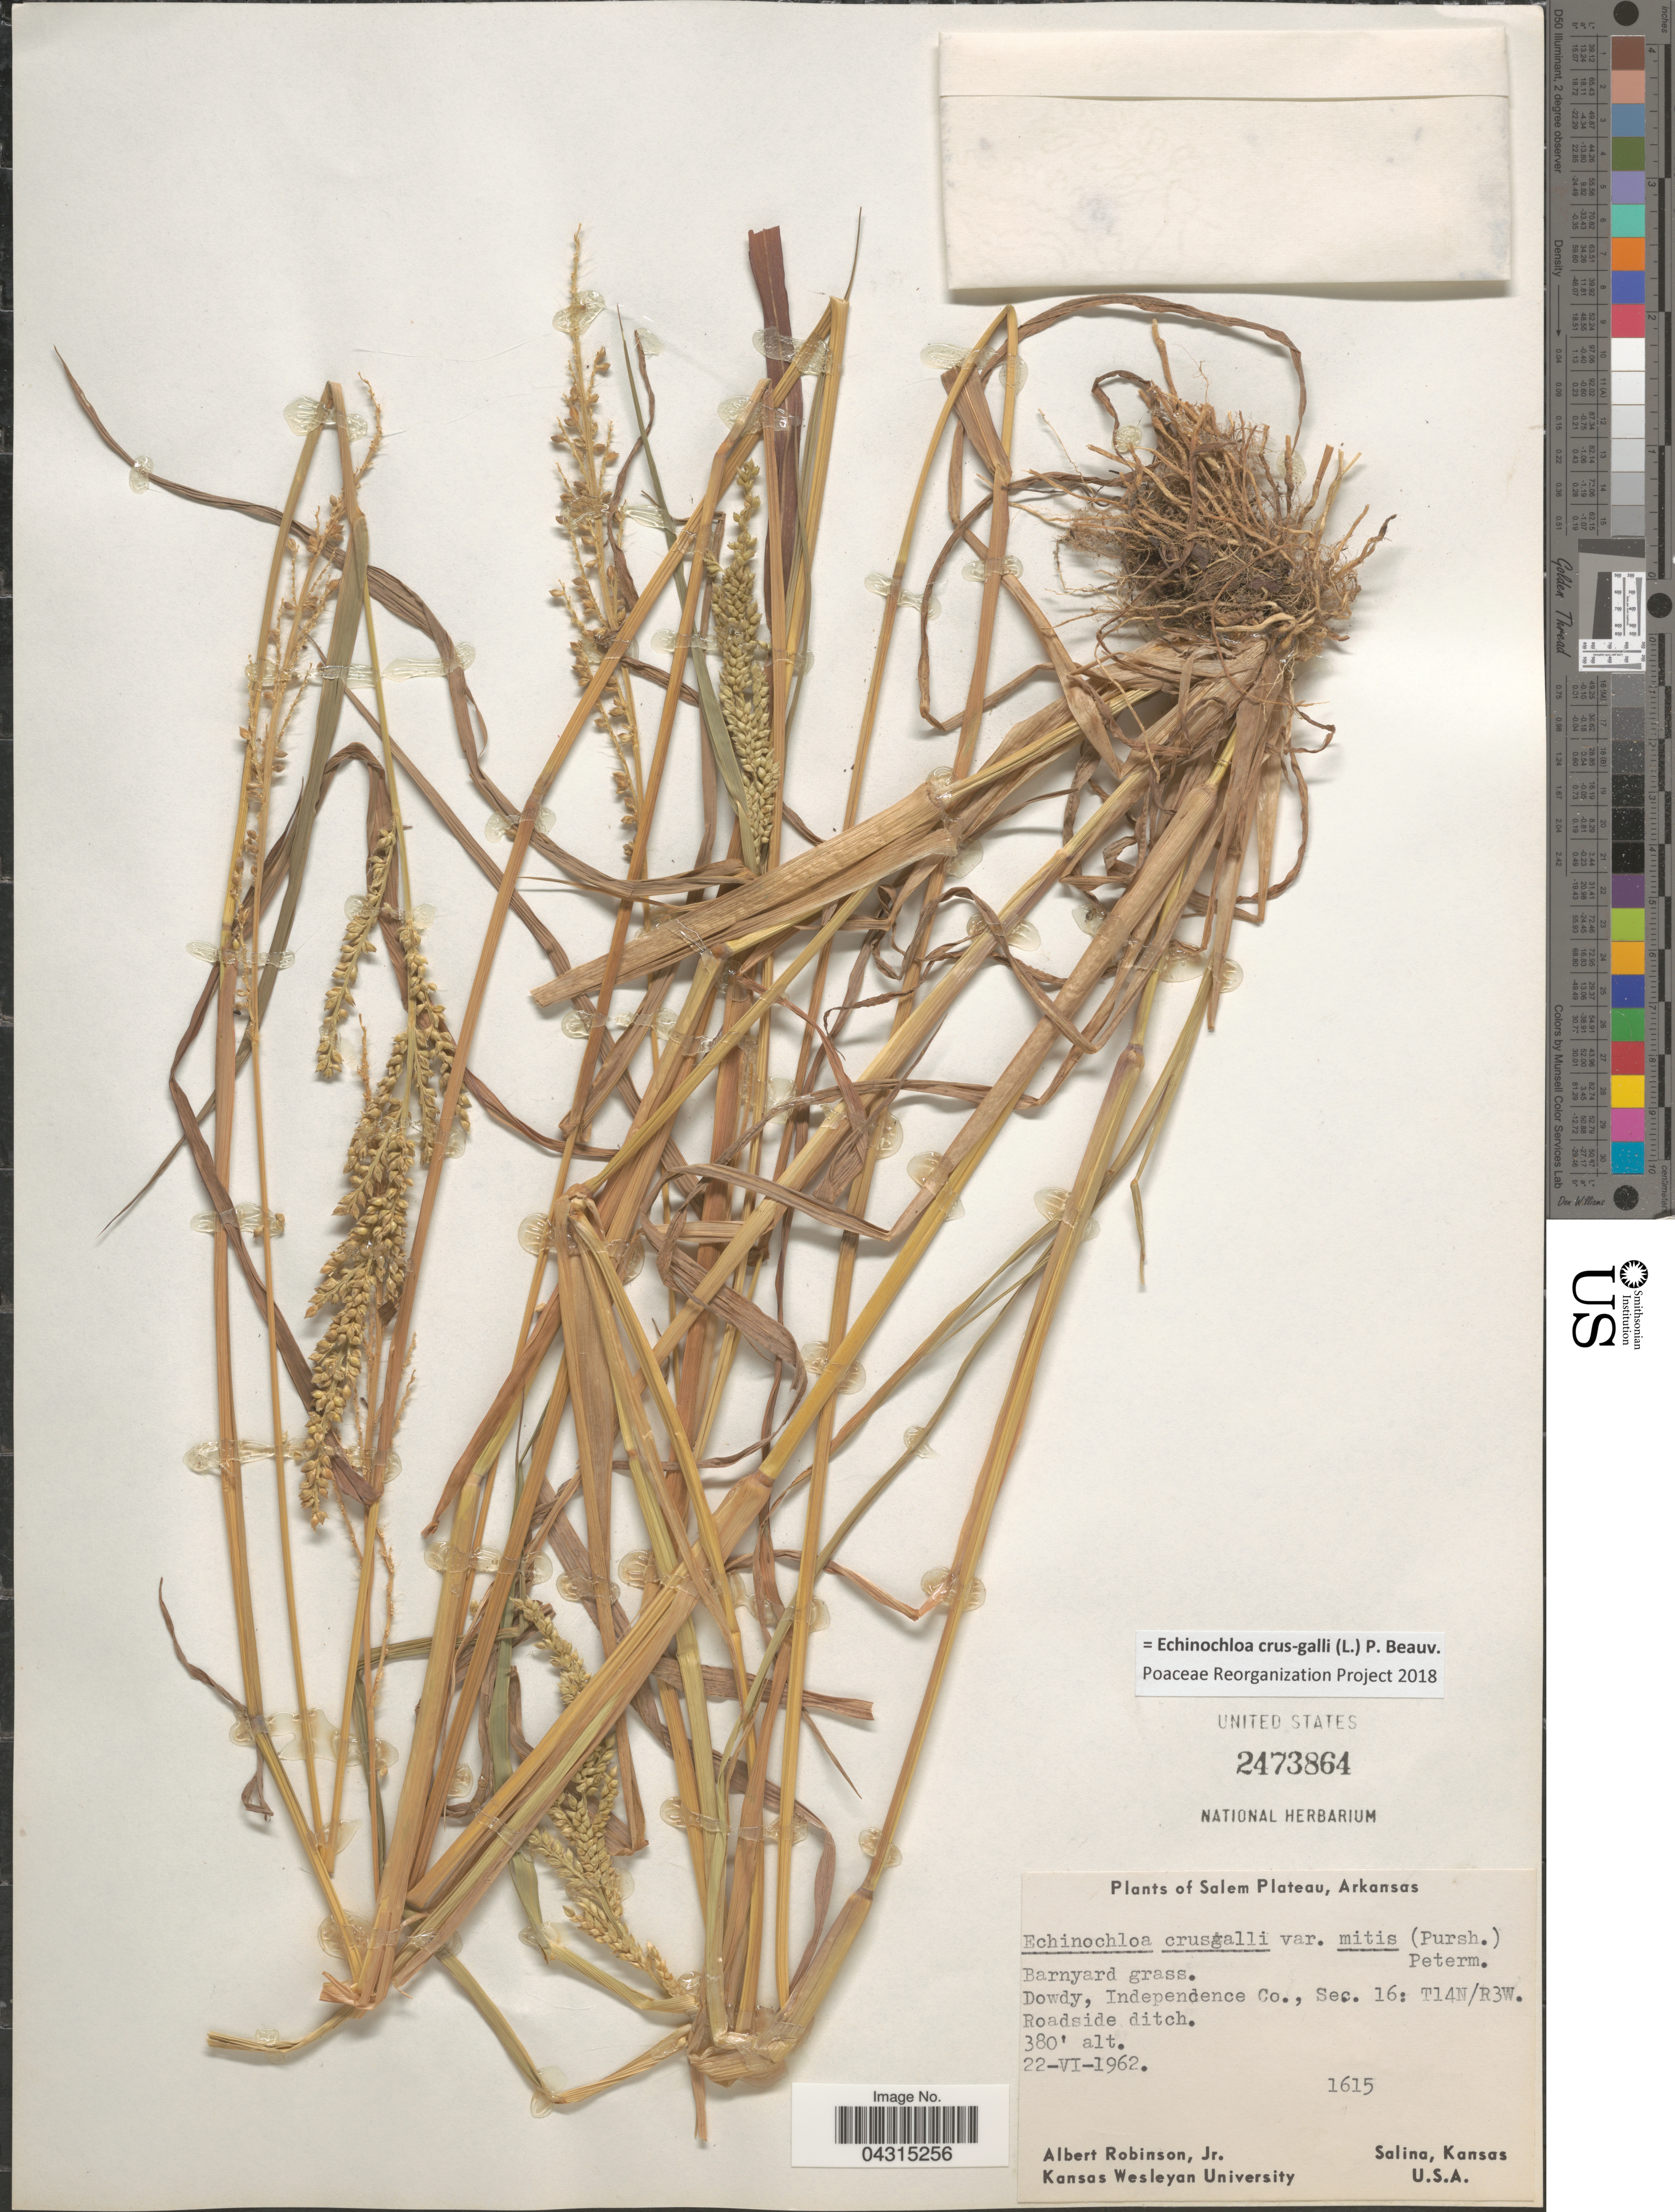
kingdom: Plantae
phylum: Tracheophyta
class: Liliopsida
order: Poales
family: Poaceae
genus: Echinochloa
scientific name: Echinochloa crus-galli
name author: (L.) P. Beauv.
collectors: A. Robinson Jr.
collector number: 1615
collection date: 1962-06-22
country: United States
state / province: Arkansas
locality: Salem Plateau. Dowdy, Independence Co., Sec. 16: T14N/R3W.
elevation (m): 116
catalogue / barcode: US 2473864